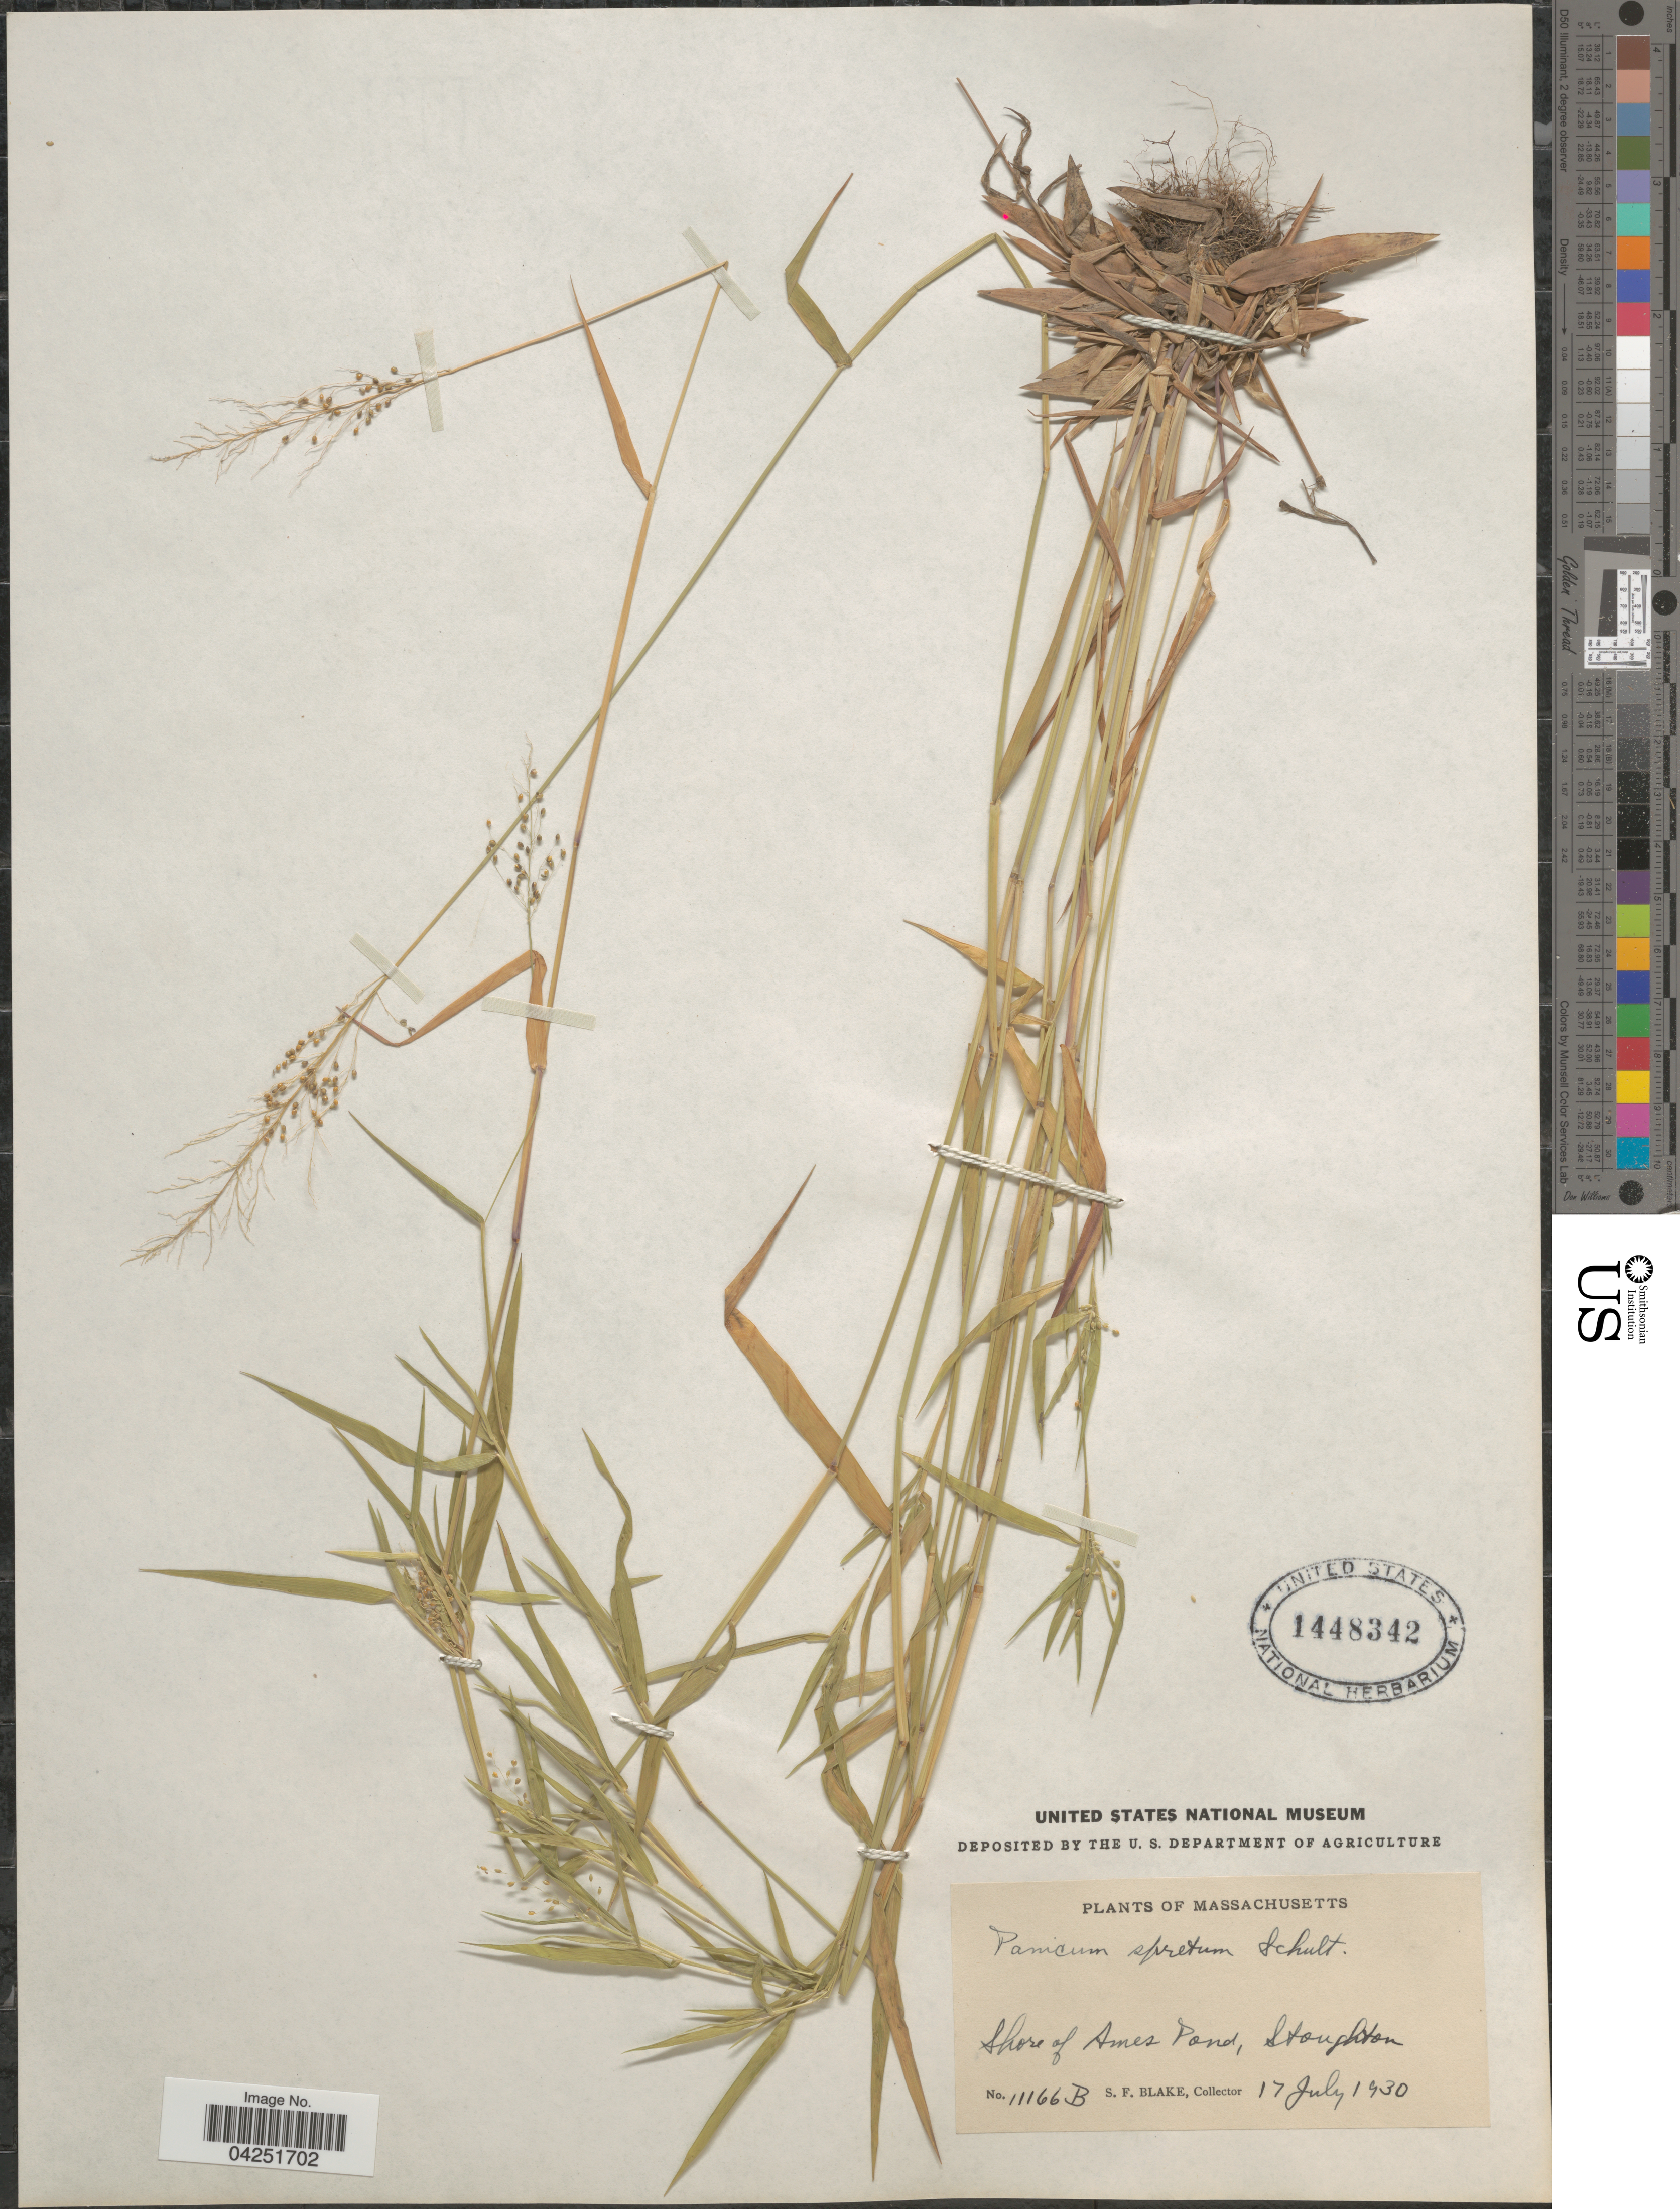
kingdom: Plantae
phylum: Tracheophyta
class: Liliopsida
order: Poales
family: Poaceae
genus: Dichanthelium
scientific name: Dichanthelium acuminatum var. densiflorum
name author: (Rand & Redfield) Gould & C.A. Clark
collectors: S. Blake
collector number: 11166B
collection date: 1930-07-17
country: United States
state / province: Massachusetts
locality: Shore of Ames Pond, Stoughton.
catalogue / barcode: US 1448342